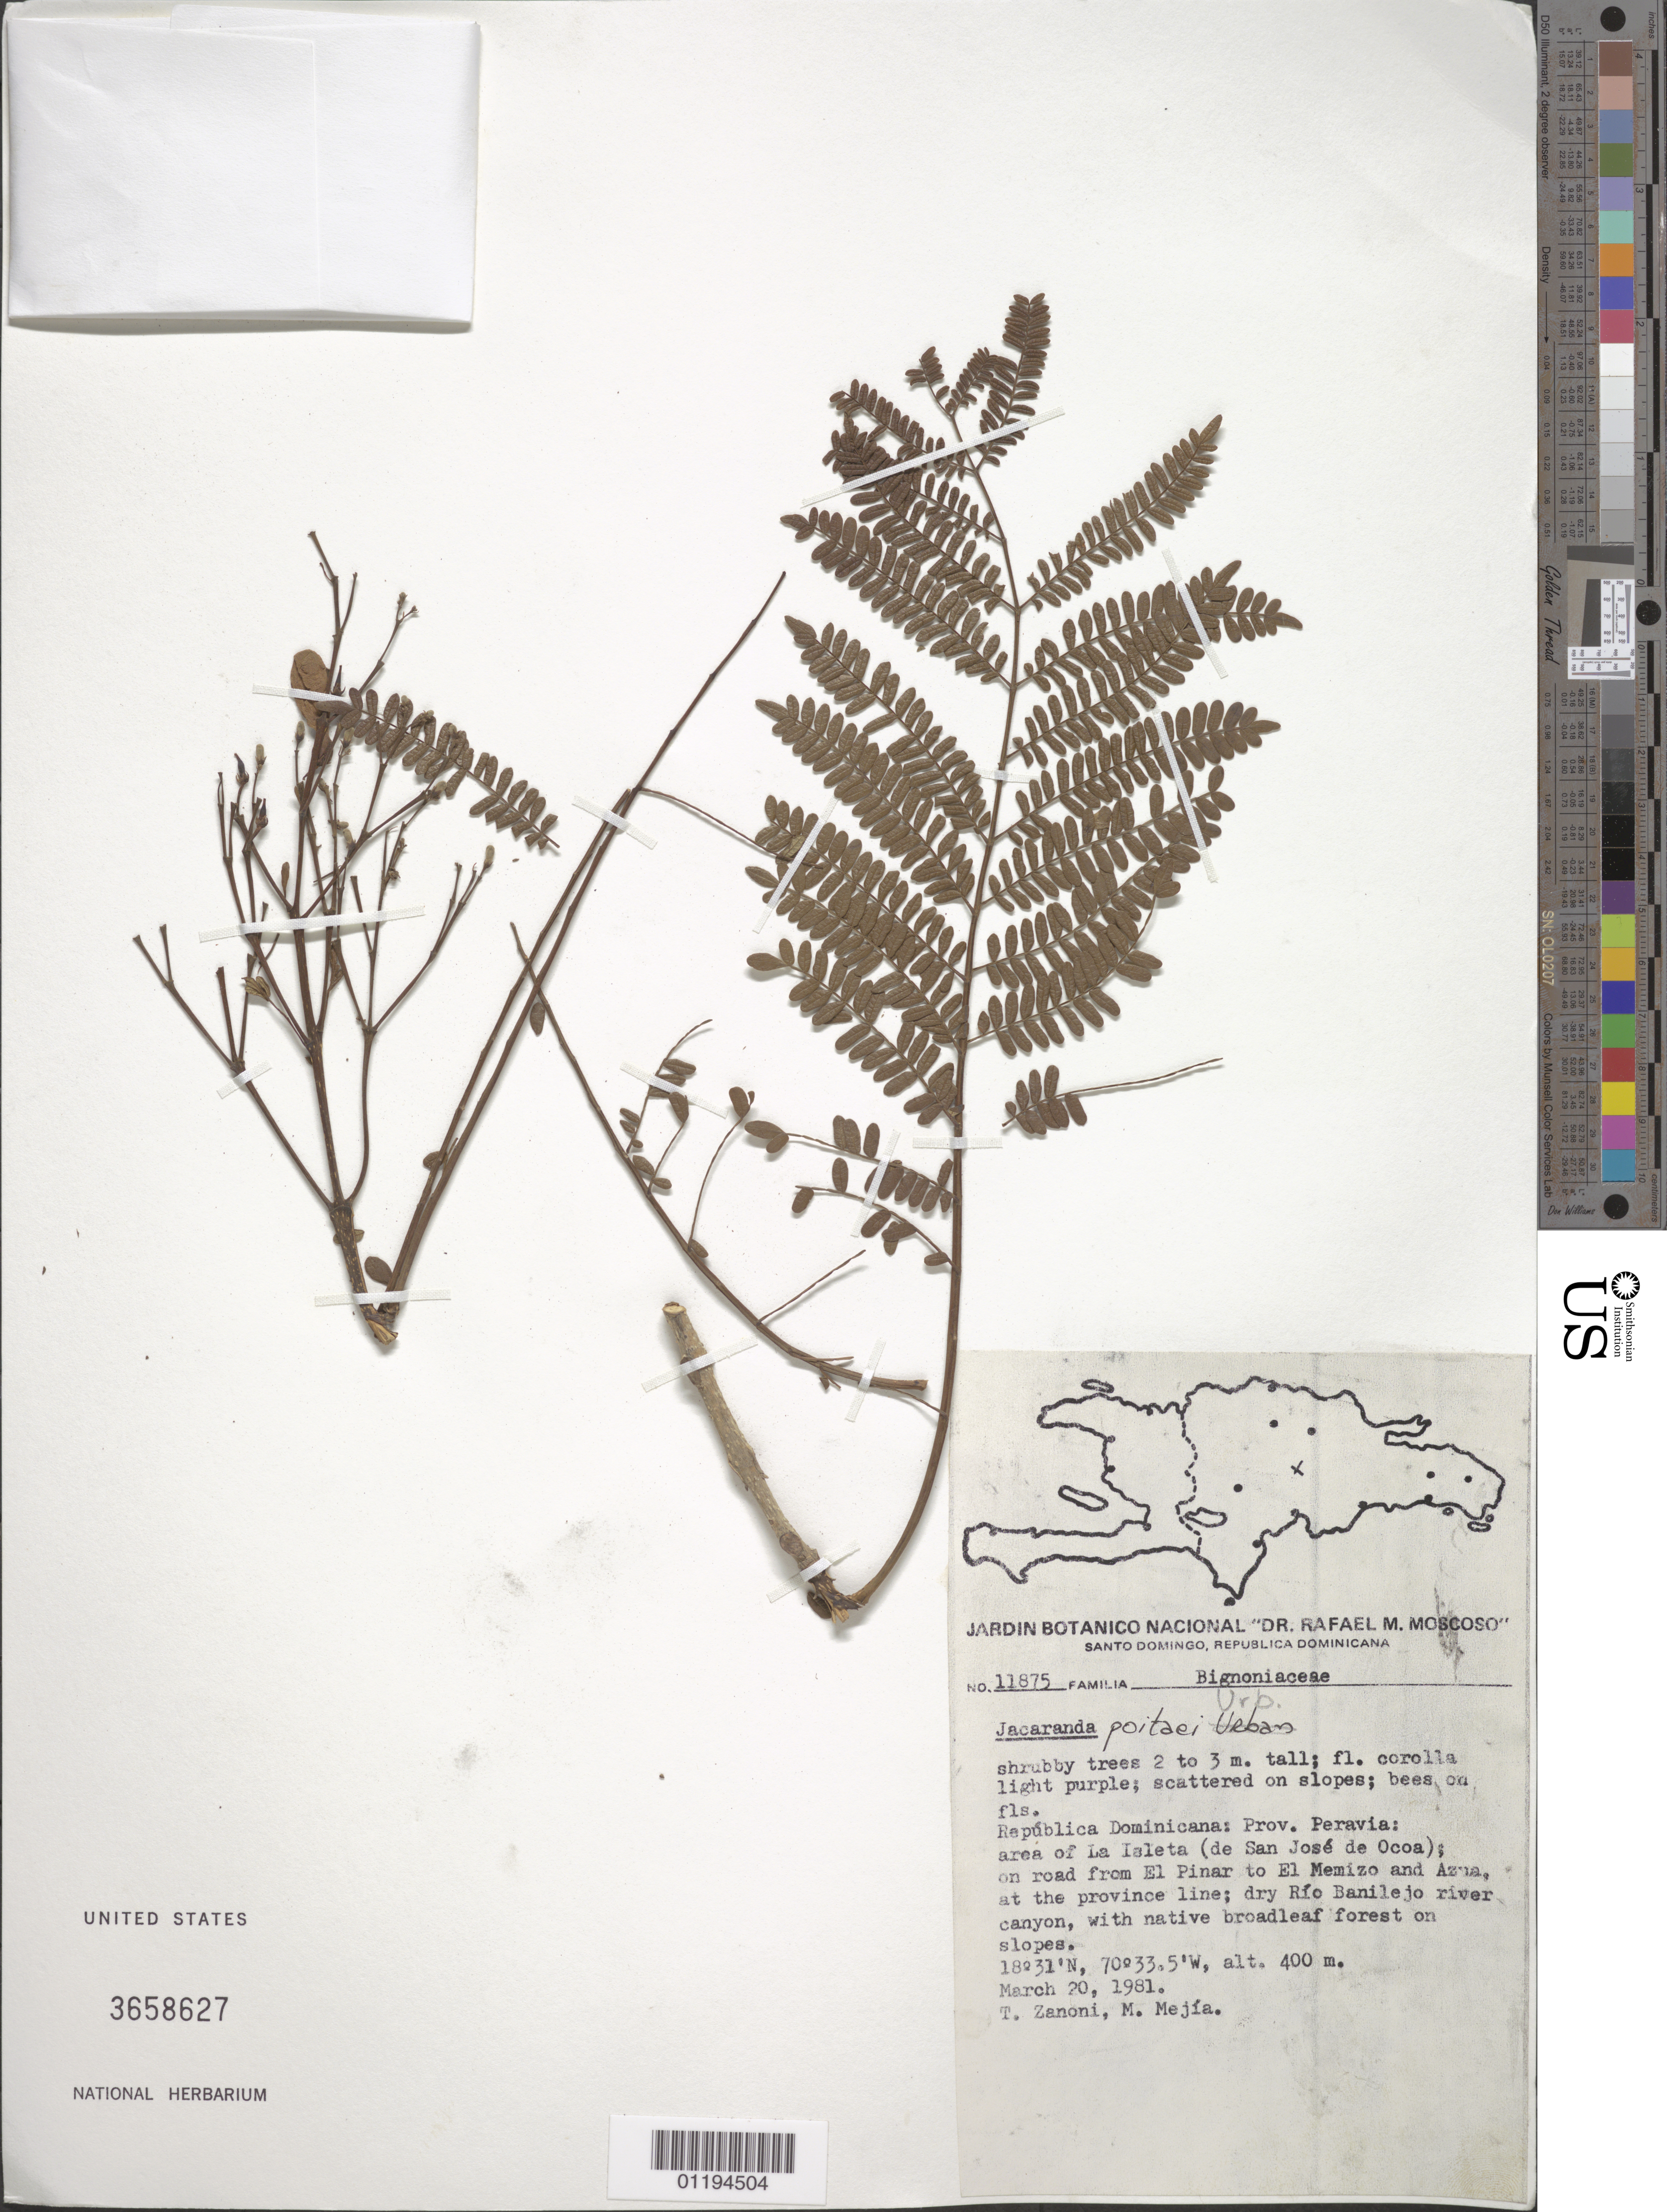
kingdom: Plantae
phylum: Tracheophyta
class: Magnoliopsida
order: Lamiales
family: Bignoniaceae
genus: Jacaranda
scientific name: Jacaranda poitaei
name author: Urb.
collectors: T. A. Zanoni & M. Mejia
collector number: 11875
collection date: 1981-03-20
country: Dominican Republic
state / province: Peravia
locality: area of La Isleta on road from El Pinar to El Memizo and Azua at the province line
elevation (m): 400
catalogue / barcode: US 3658627